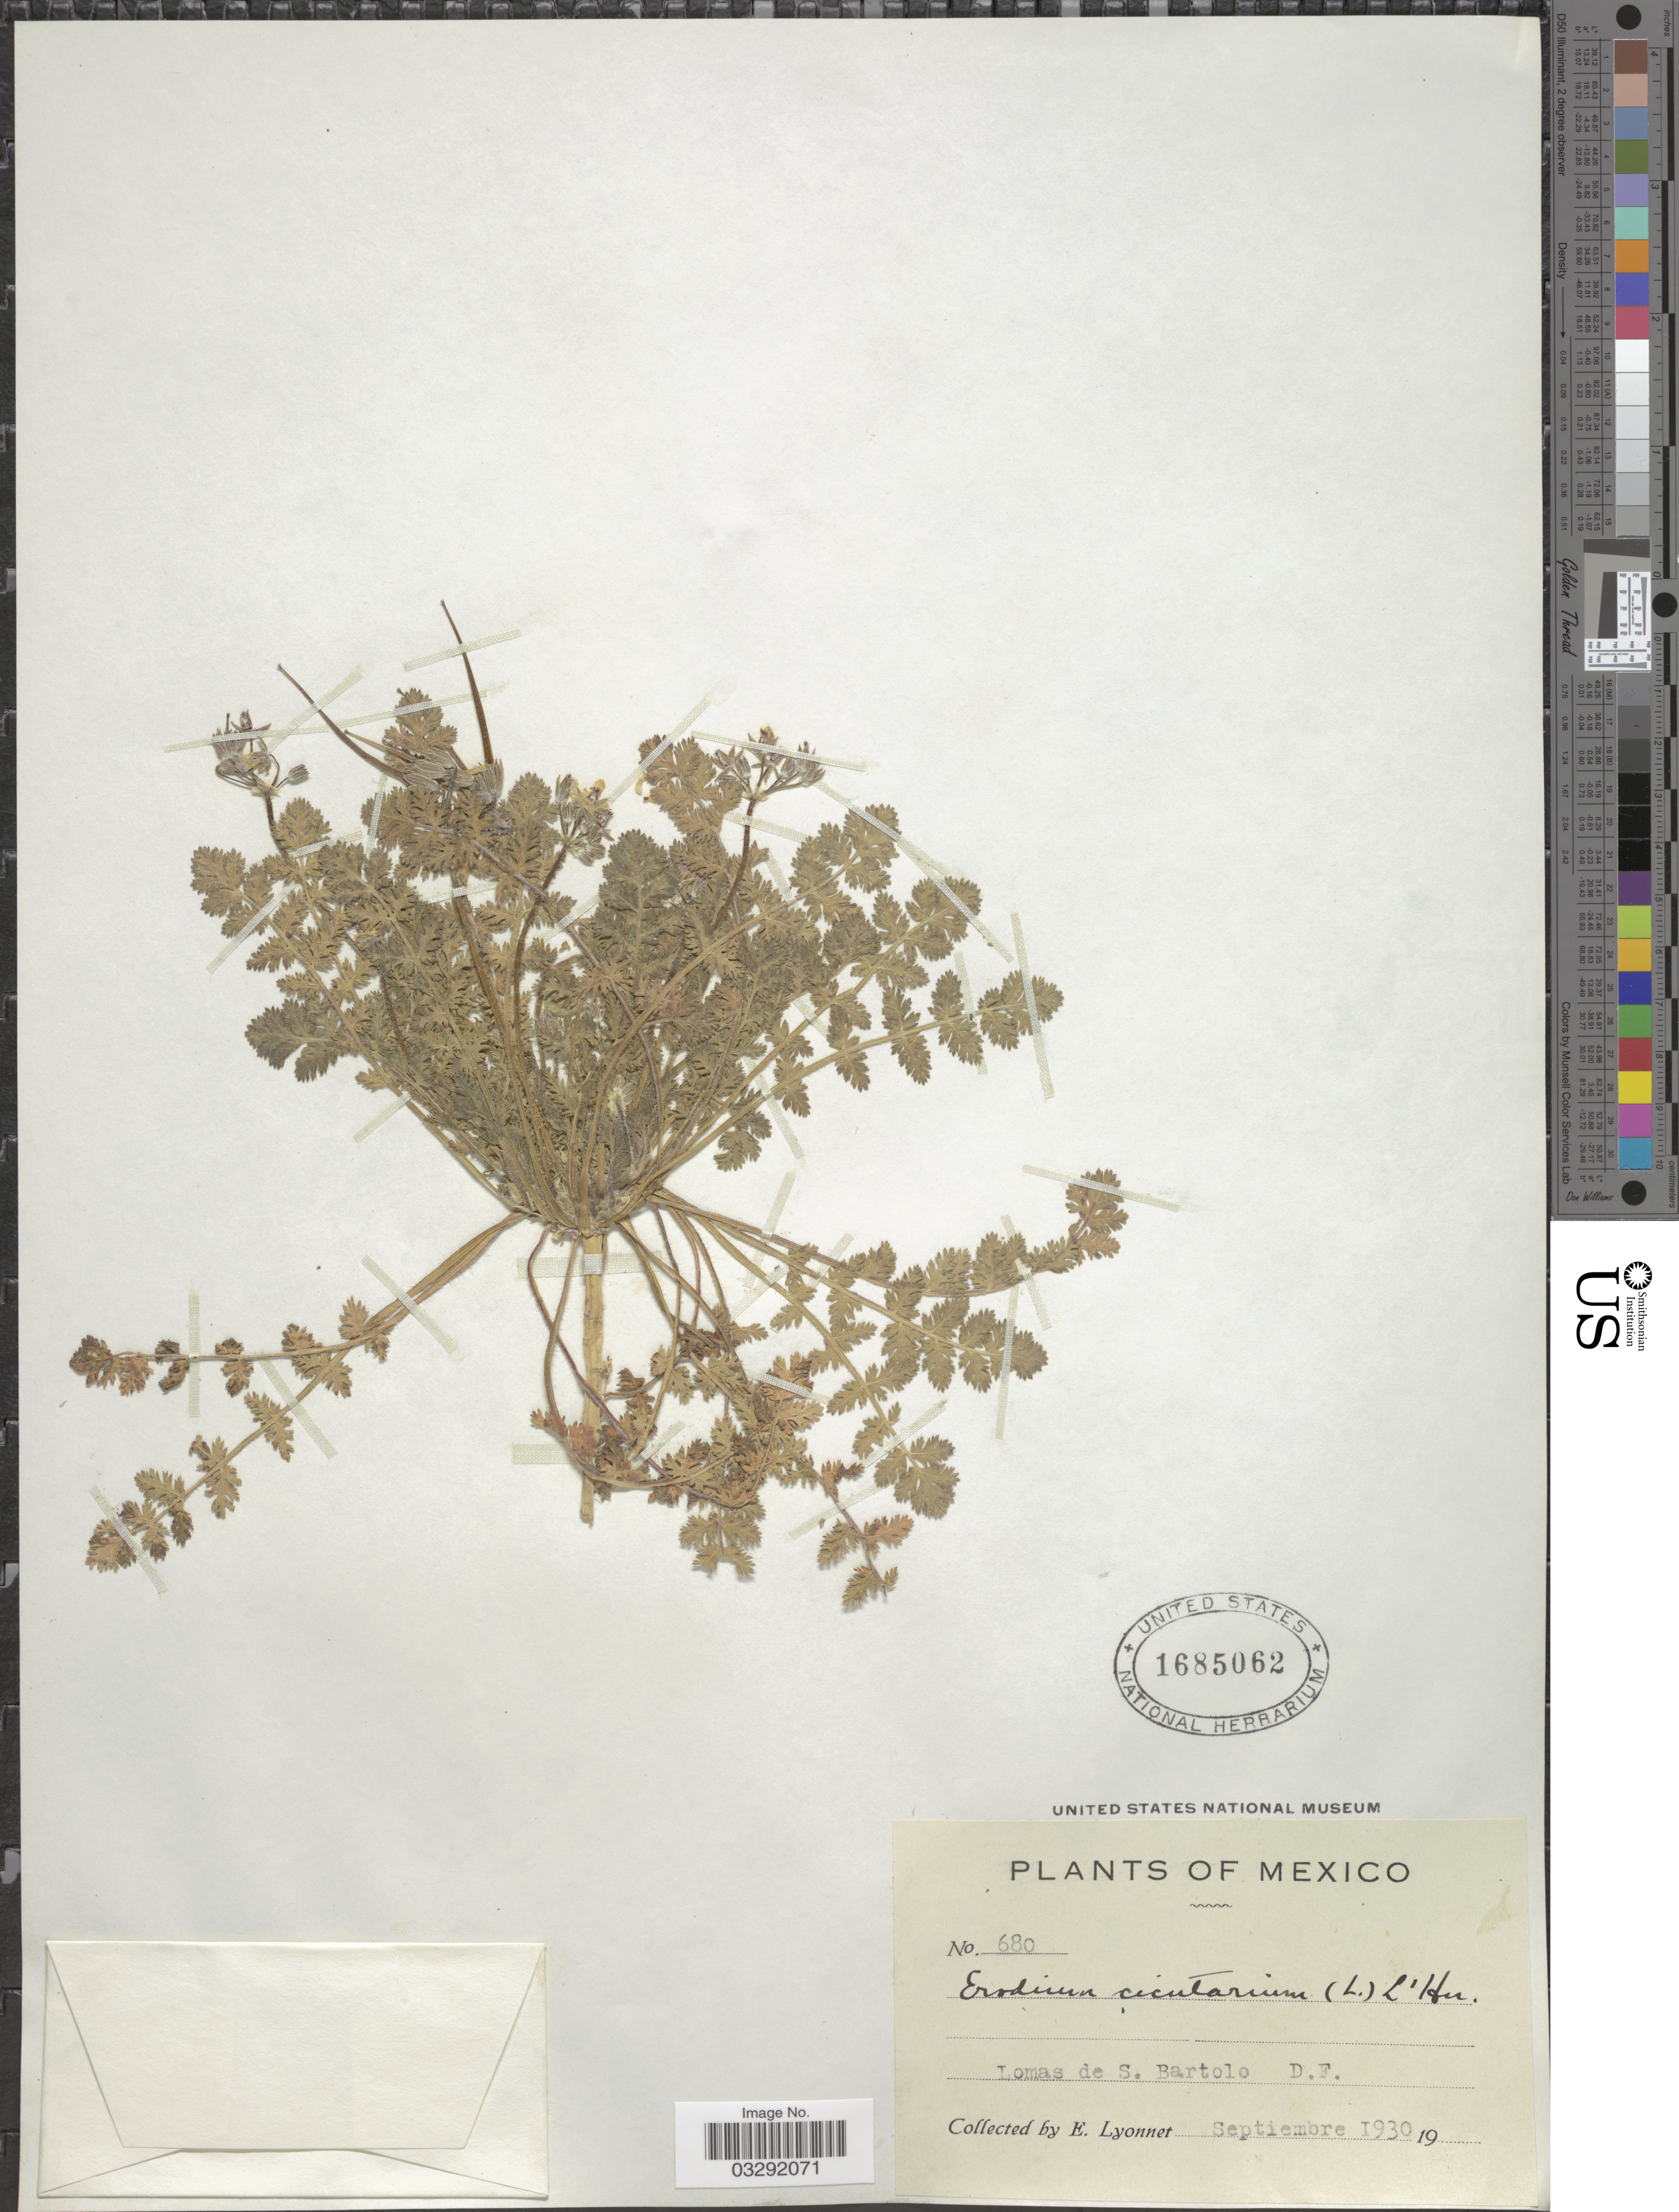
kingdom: Plantae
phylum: Tracheophyta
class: Magnoliopsida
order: Geraniales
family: Geraniaceae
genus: Erodium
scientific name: Erodium cicutarium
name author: (L.) L'Hér.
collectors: E. Lyonnet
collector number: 680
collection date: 1930-09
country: Mexico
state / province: Distrito Federal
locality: Lomas de S. Bartolo D.F.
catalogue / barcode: US 1685062